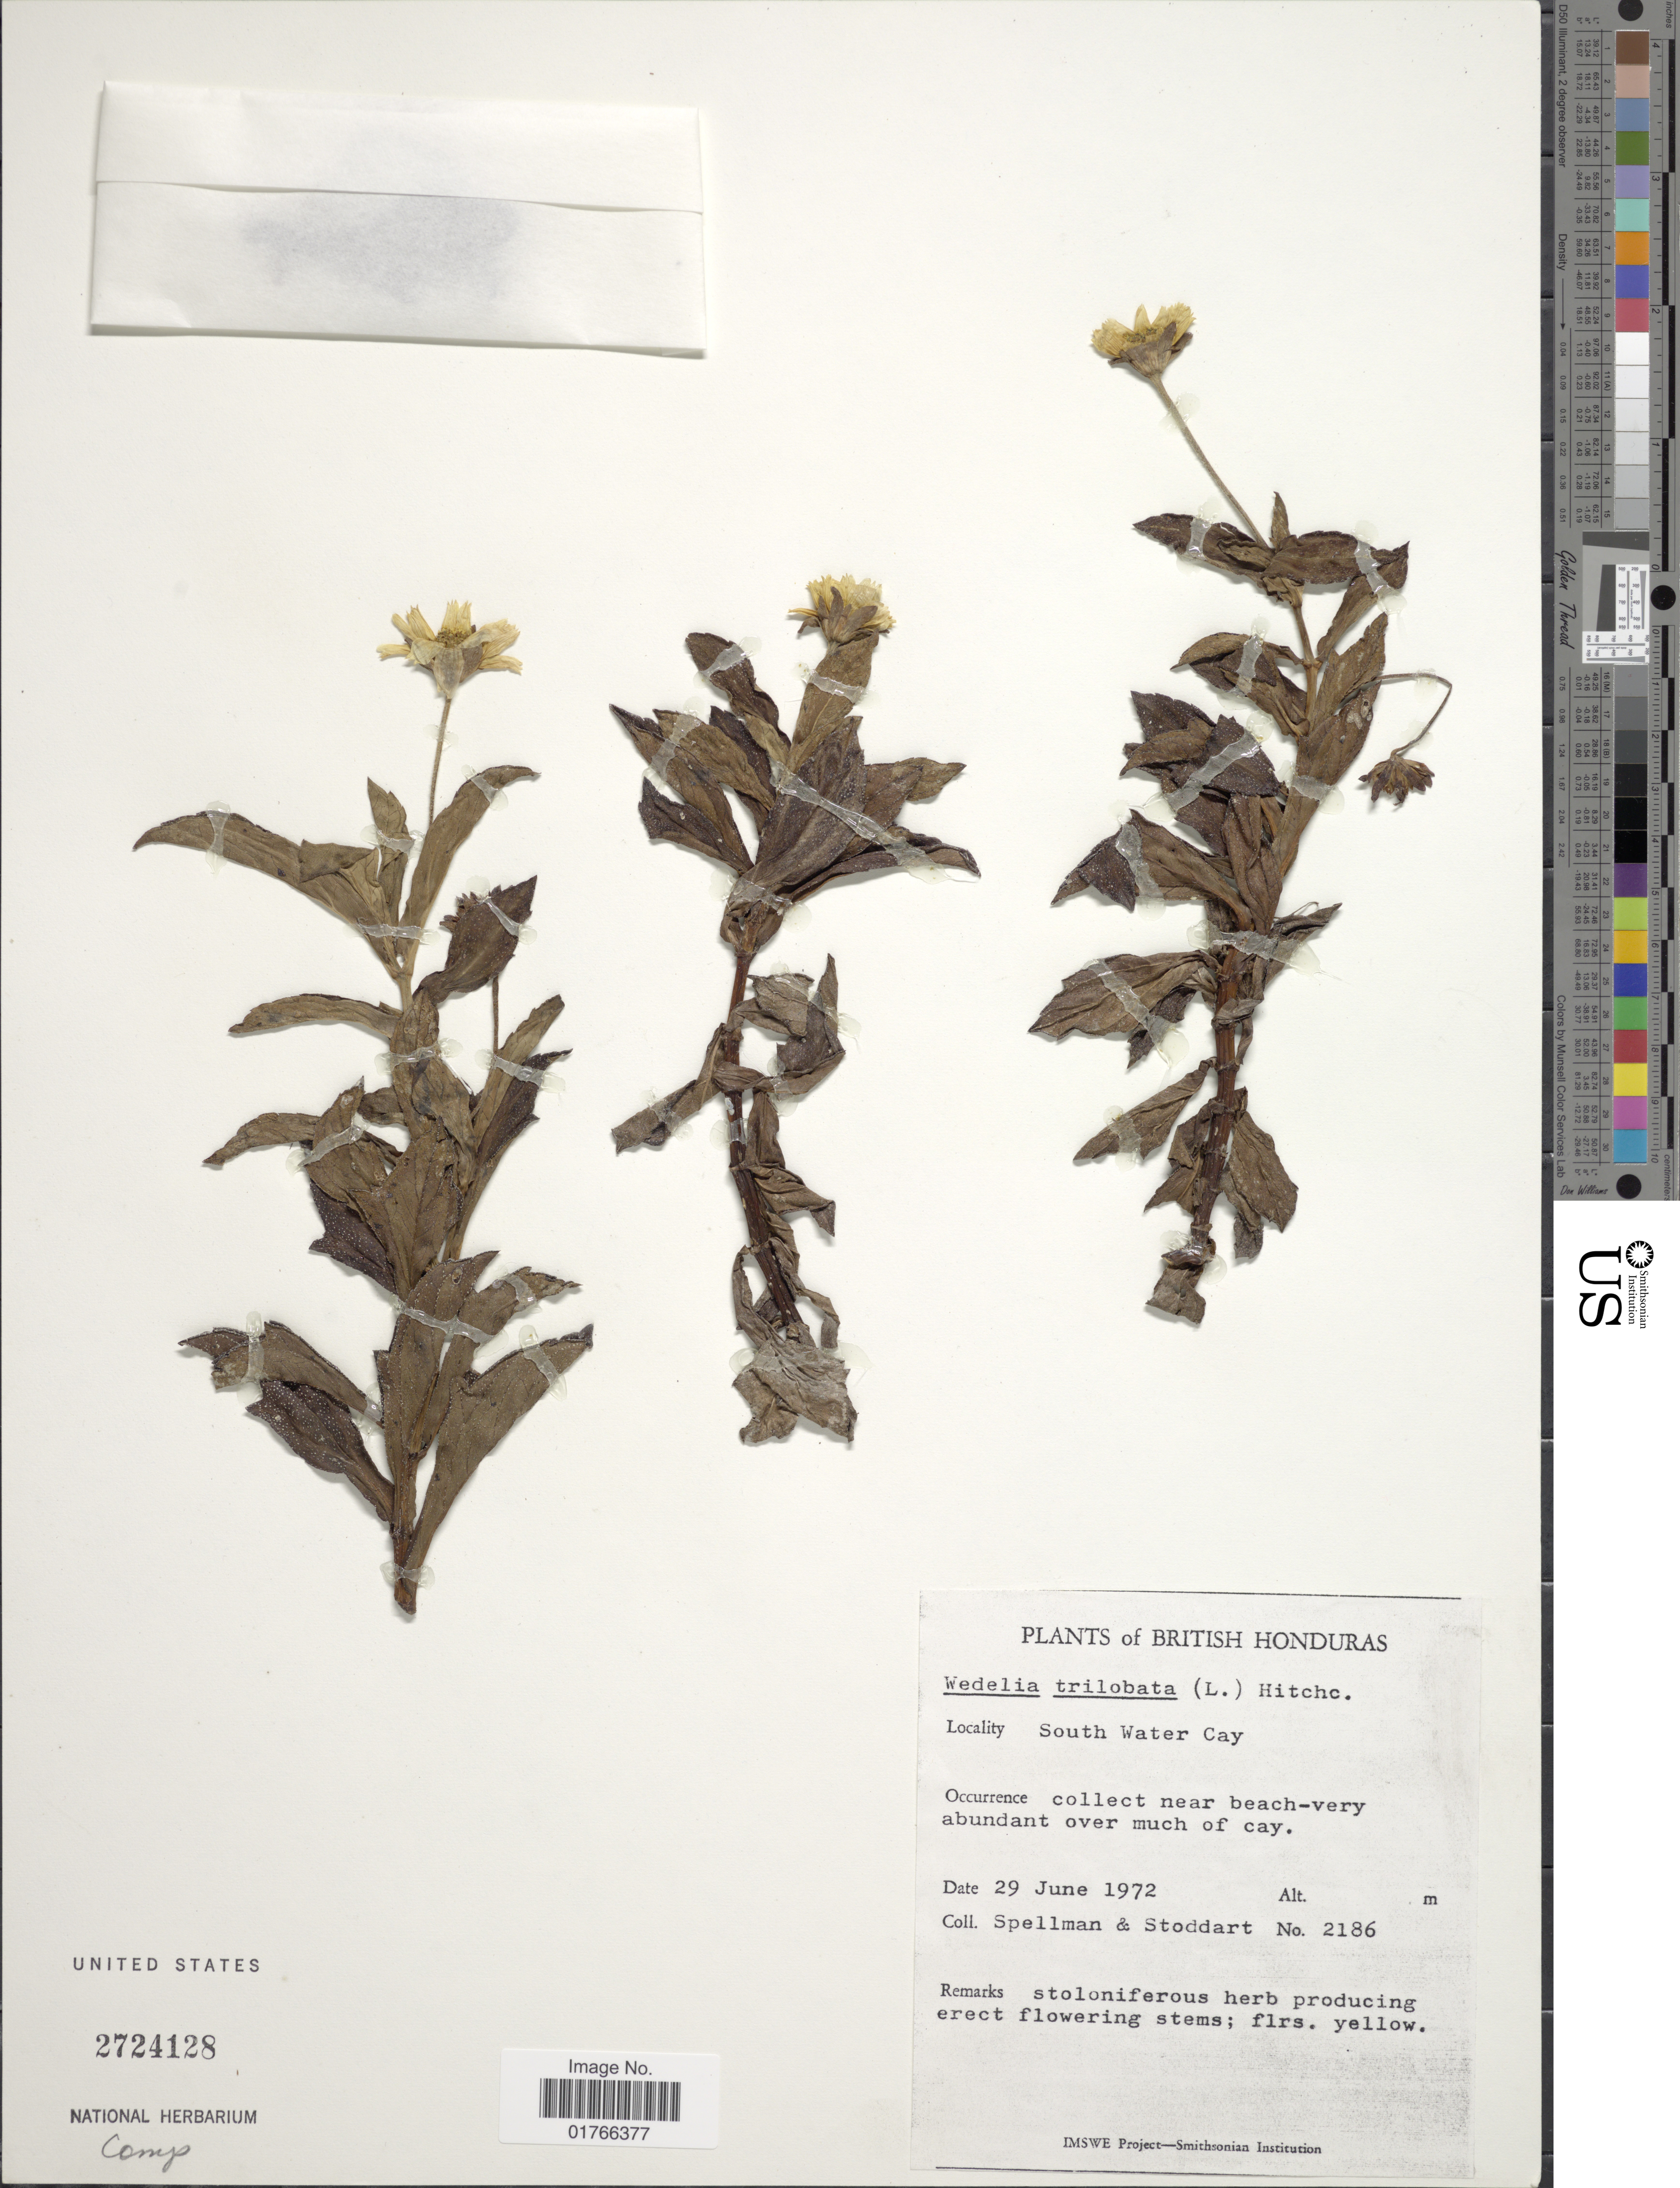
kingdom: Plantae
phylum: Tracheophyta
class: Magnoliopsida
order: Asterales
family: Asteraceae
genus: Sphagneticola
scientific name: Sphagneticola trilobata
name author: (L.) Pruski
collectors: Spellman, -- & -. Stoddart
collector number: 2186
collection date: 1972-06-29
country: Belize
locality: British Honduras, South Water Cay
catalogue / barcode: US 2724128